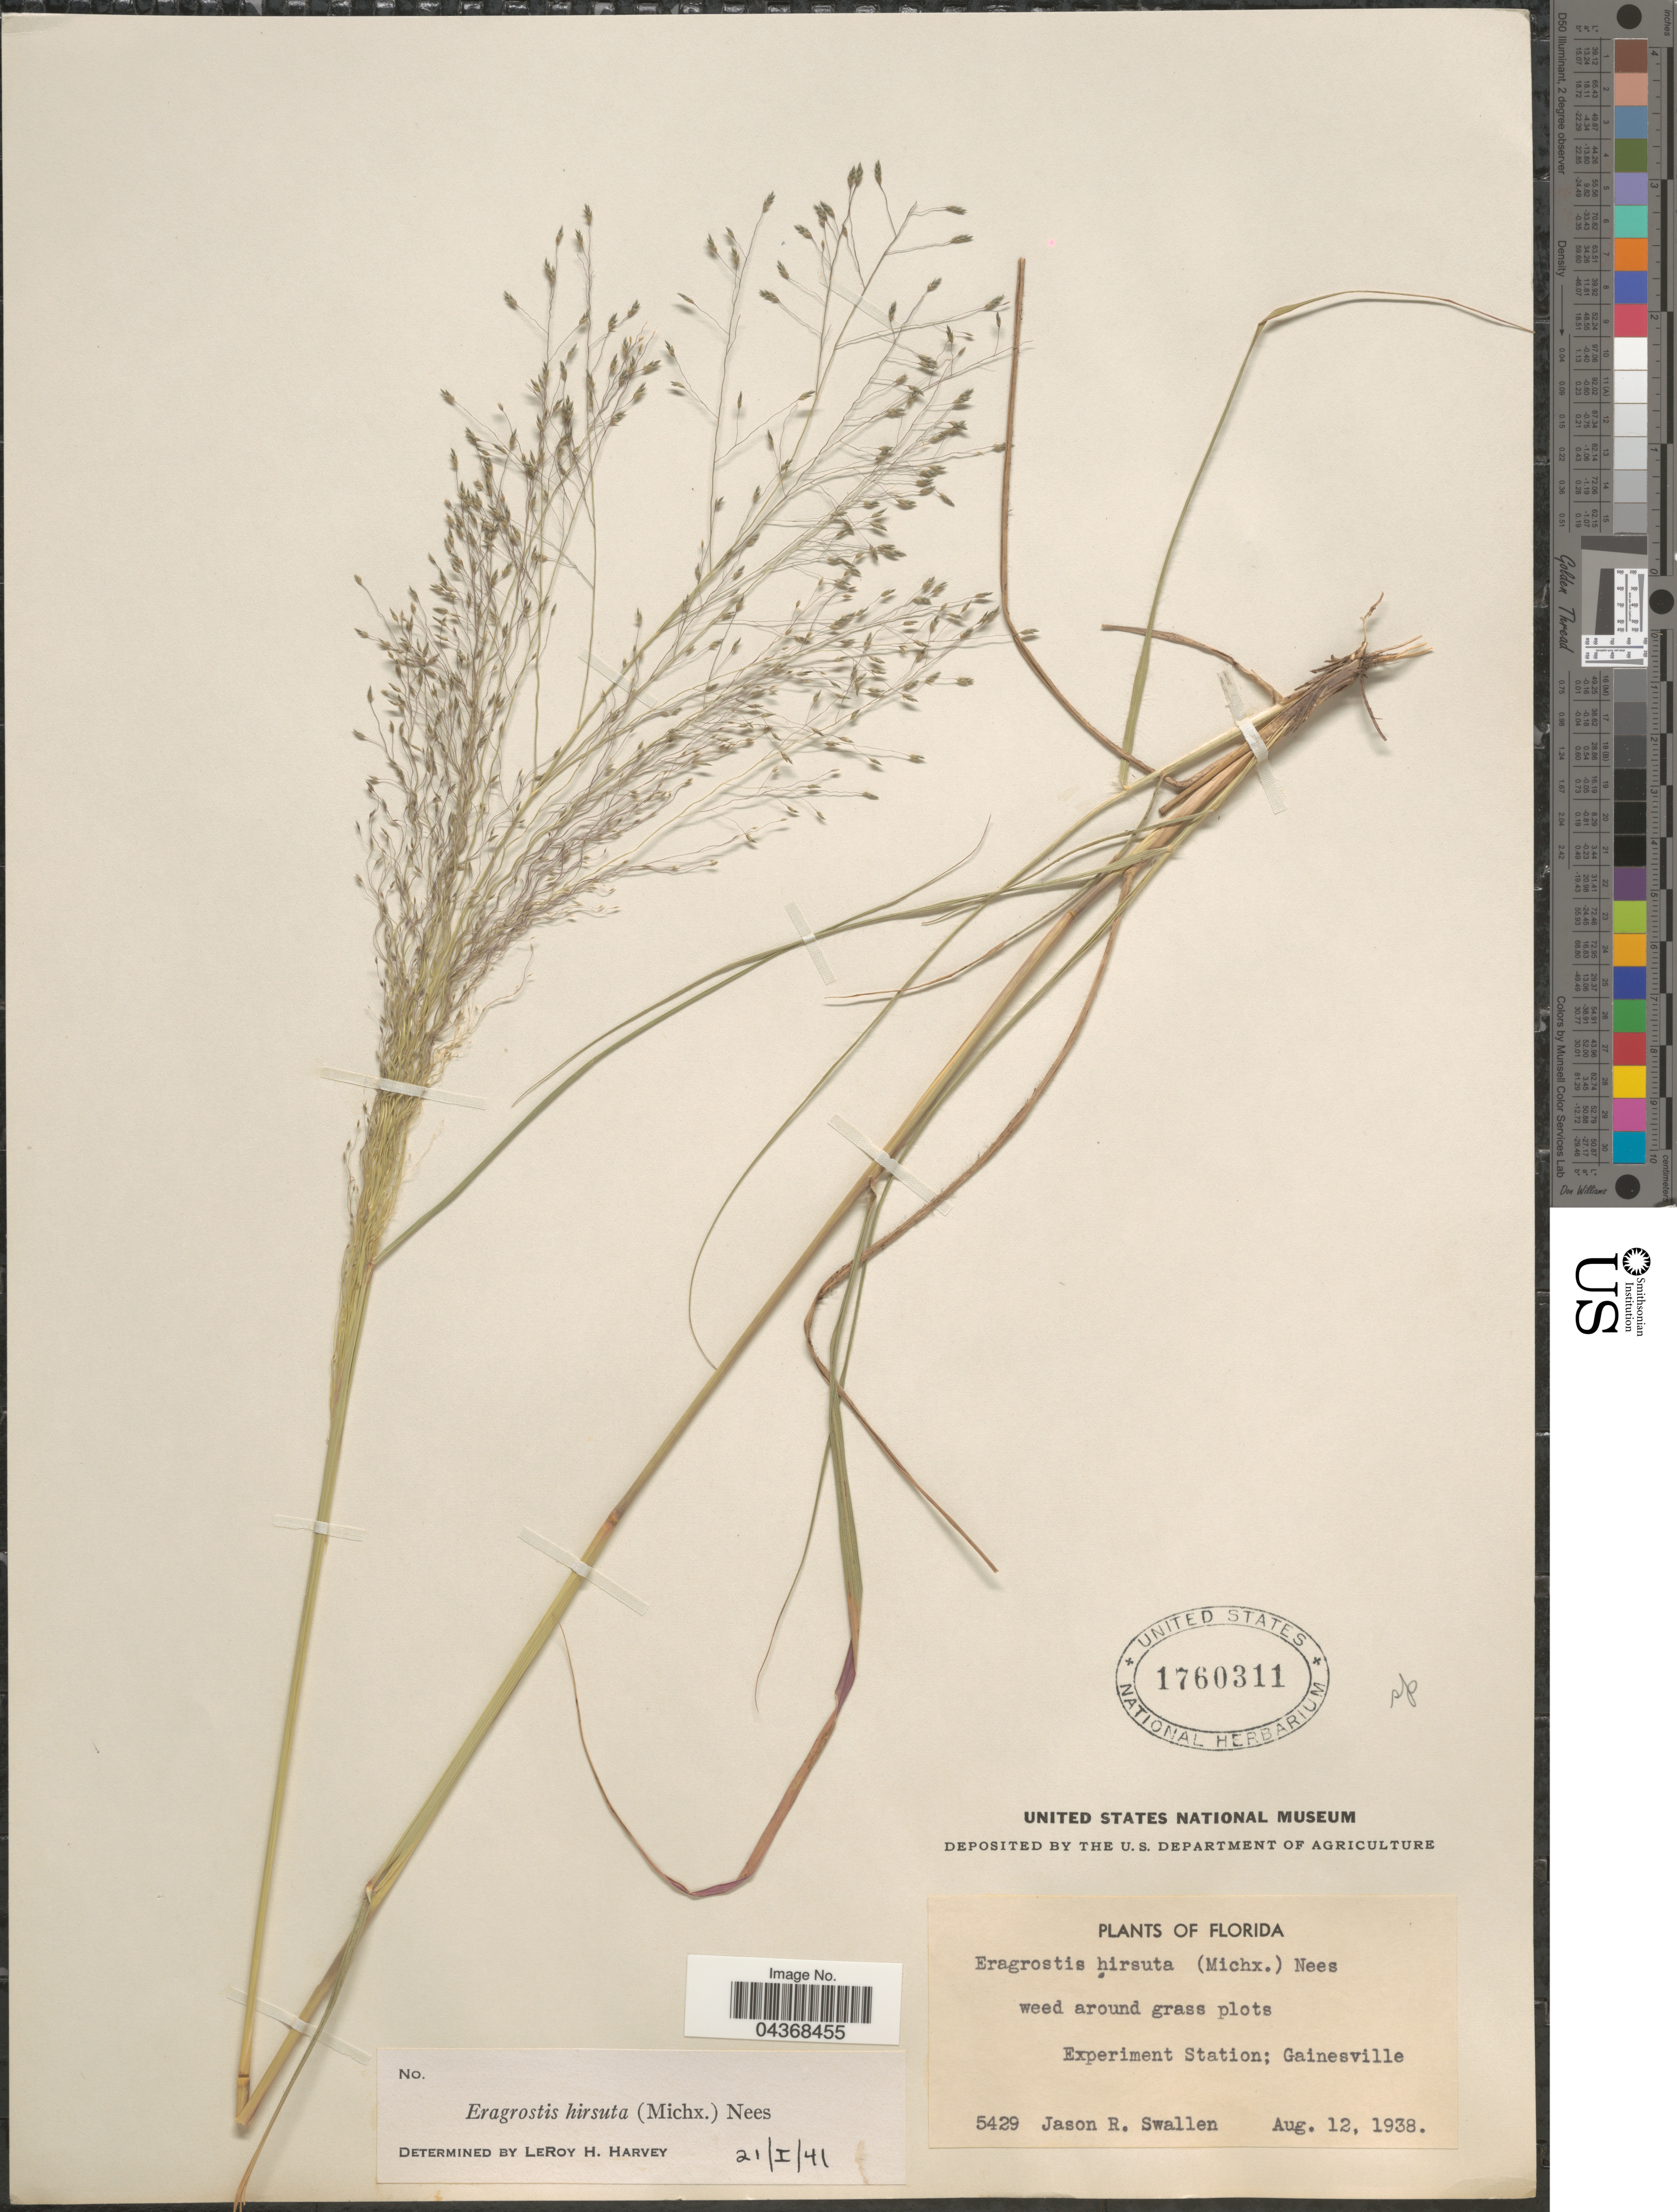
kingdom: Plantae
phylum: Tracheophyta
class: Liliopsida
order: Poales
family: Poaceae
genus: Eragrostis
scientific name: Eragrostis hirsuta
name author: (Michx.) Nees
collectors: J. R. Swallen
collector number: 5429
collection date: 1938-08-12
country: United States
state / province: Florida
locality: Experiment Station; Gainesville.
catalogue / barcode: US 1760311